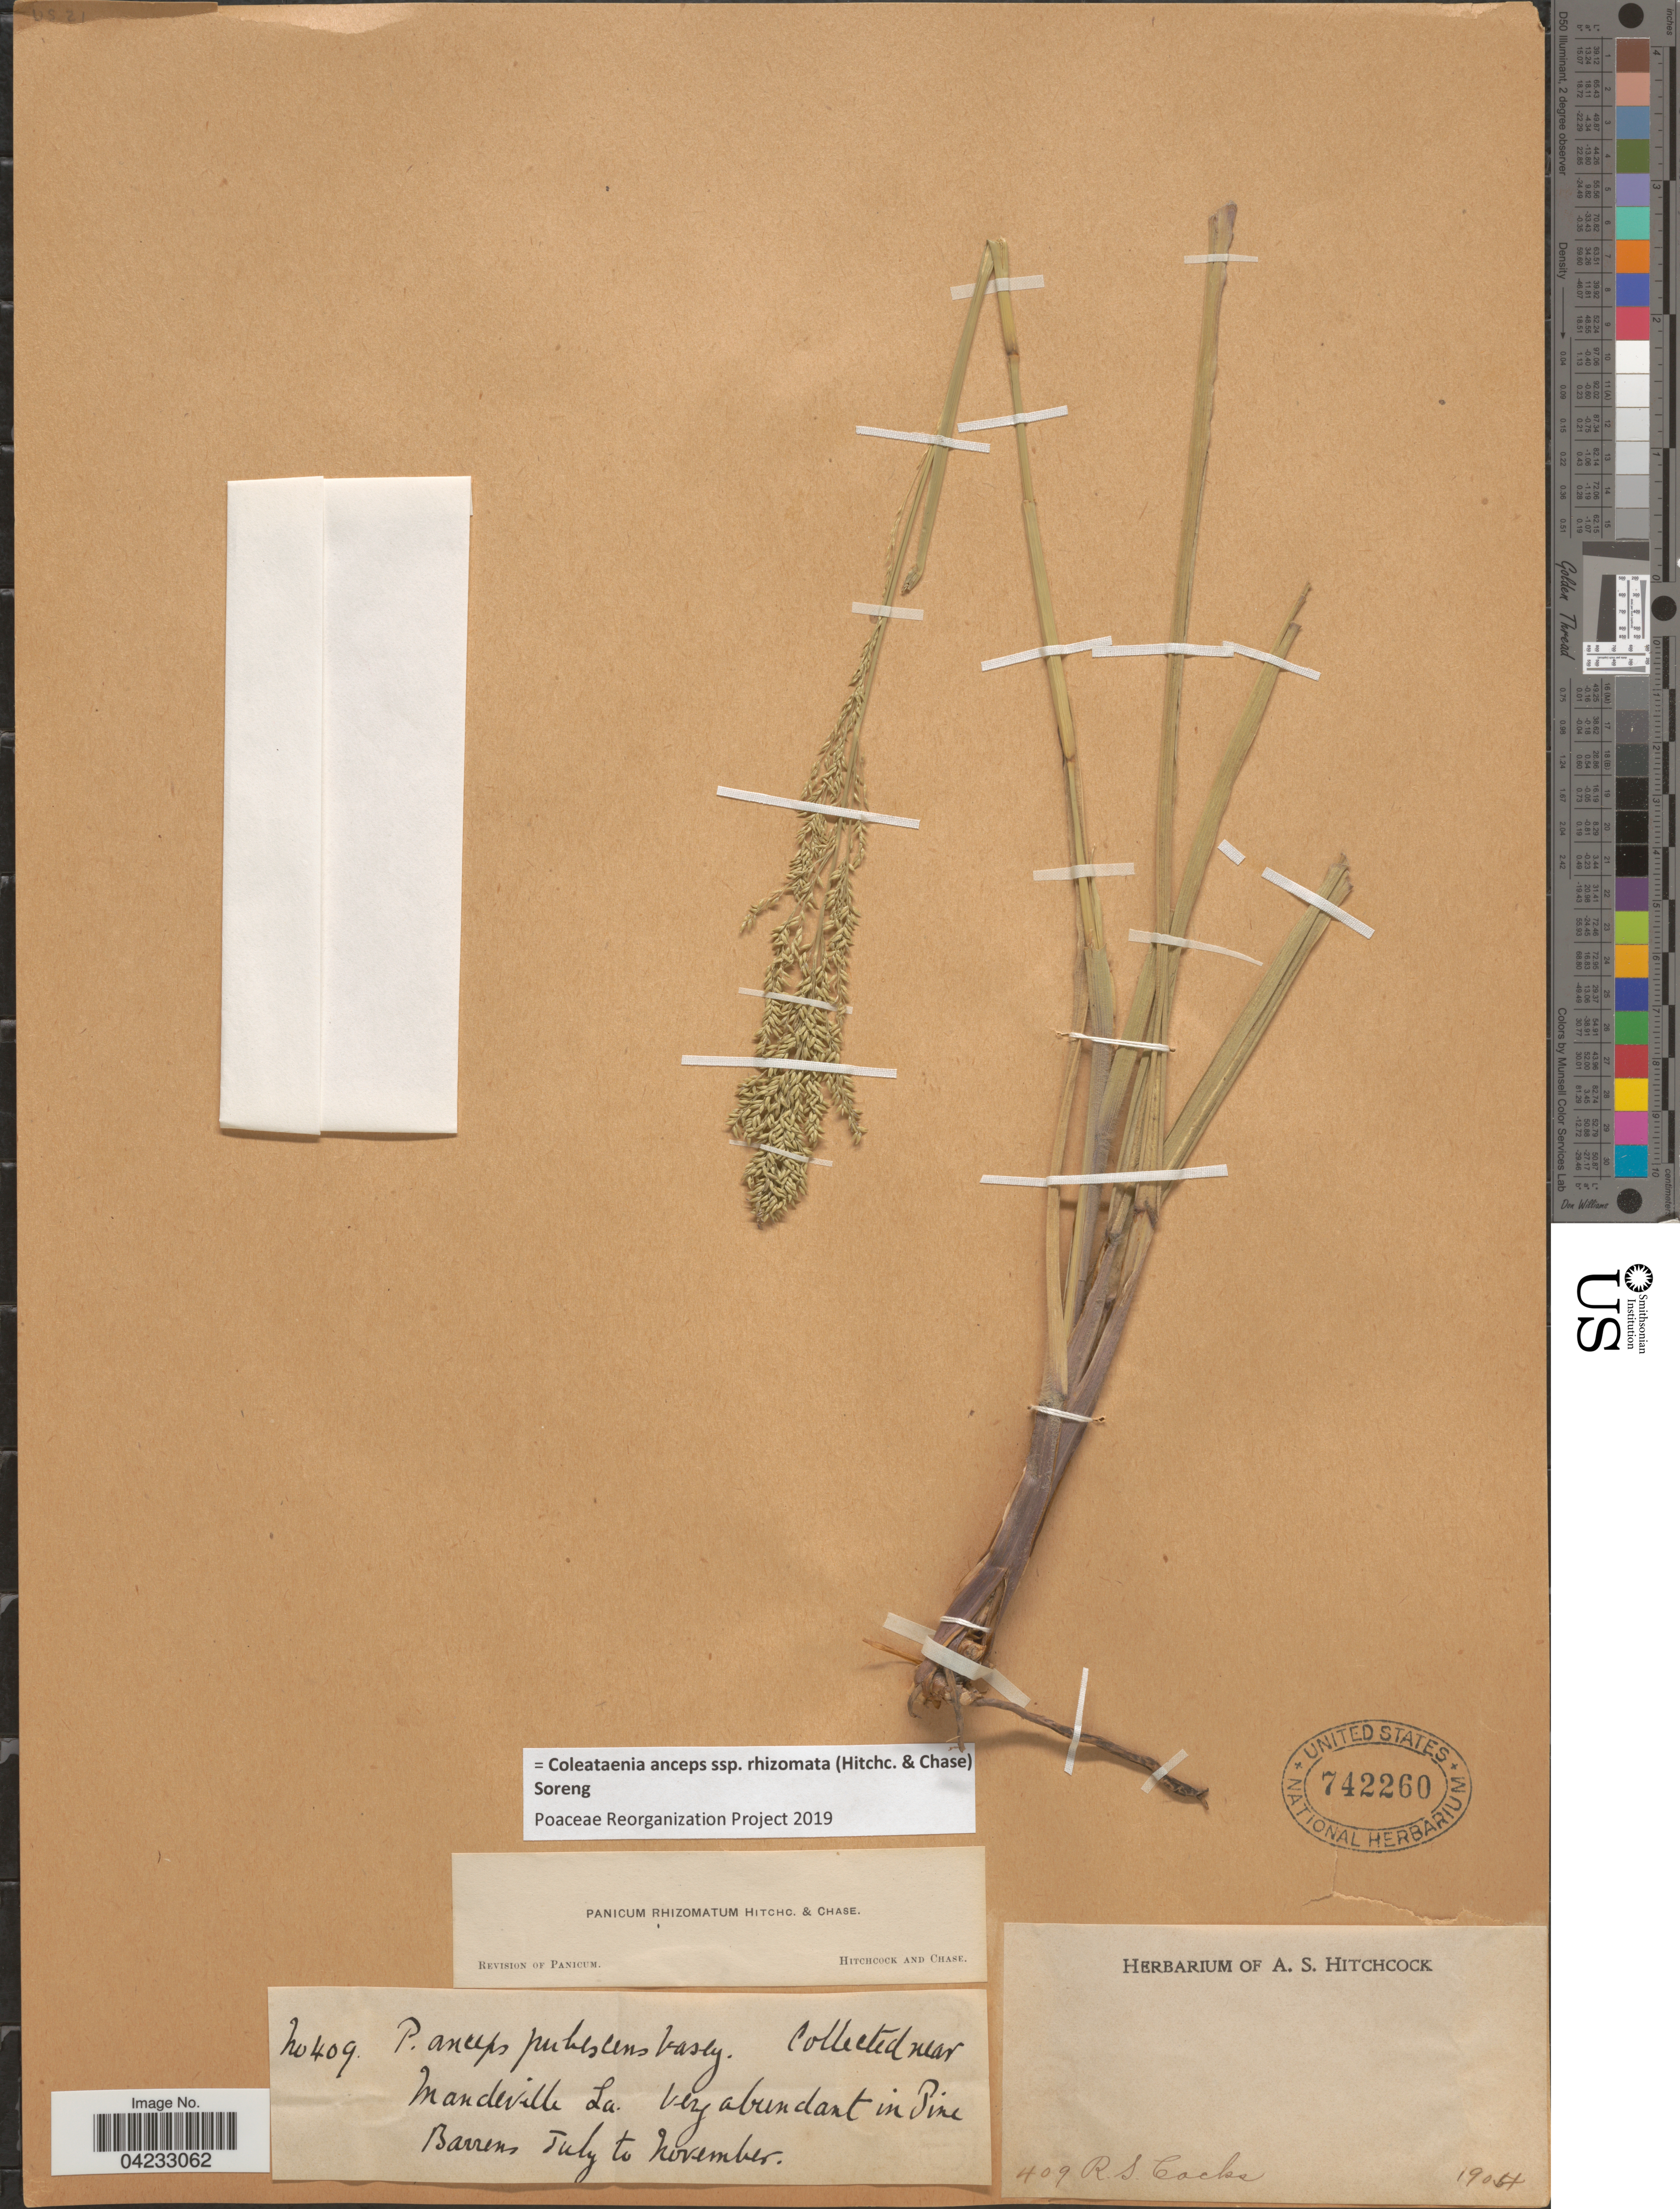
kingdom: Plantae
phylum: Tracheophyta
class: Liliopsida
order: Poales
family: Poaceae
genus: Coleataenia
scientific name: Coleataenia anceps subsp. rhizomata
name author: (Hitchc. & Chase) Soreng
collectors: R. Cocks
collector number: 409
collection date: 1904-07/1904-11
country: United States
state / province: Louisiana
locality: Near Mandeville.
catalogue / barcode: US 742260